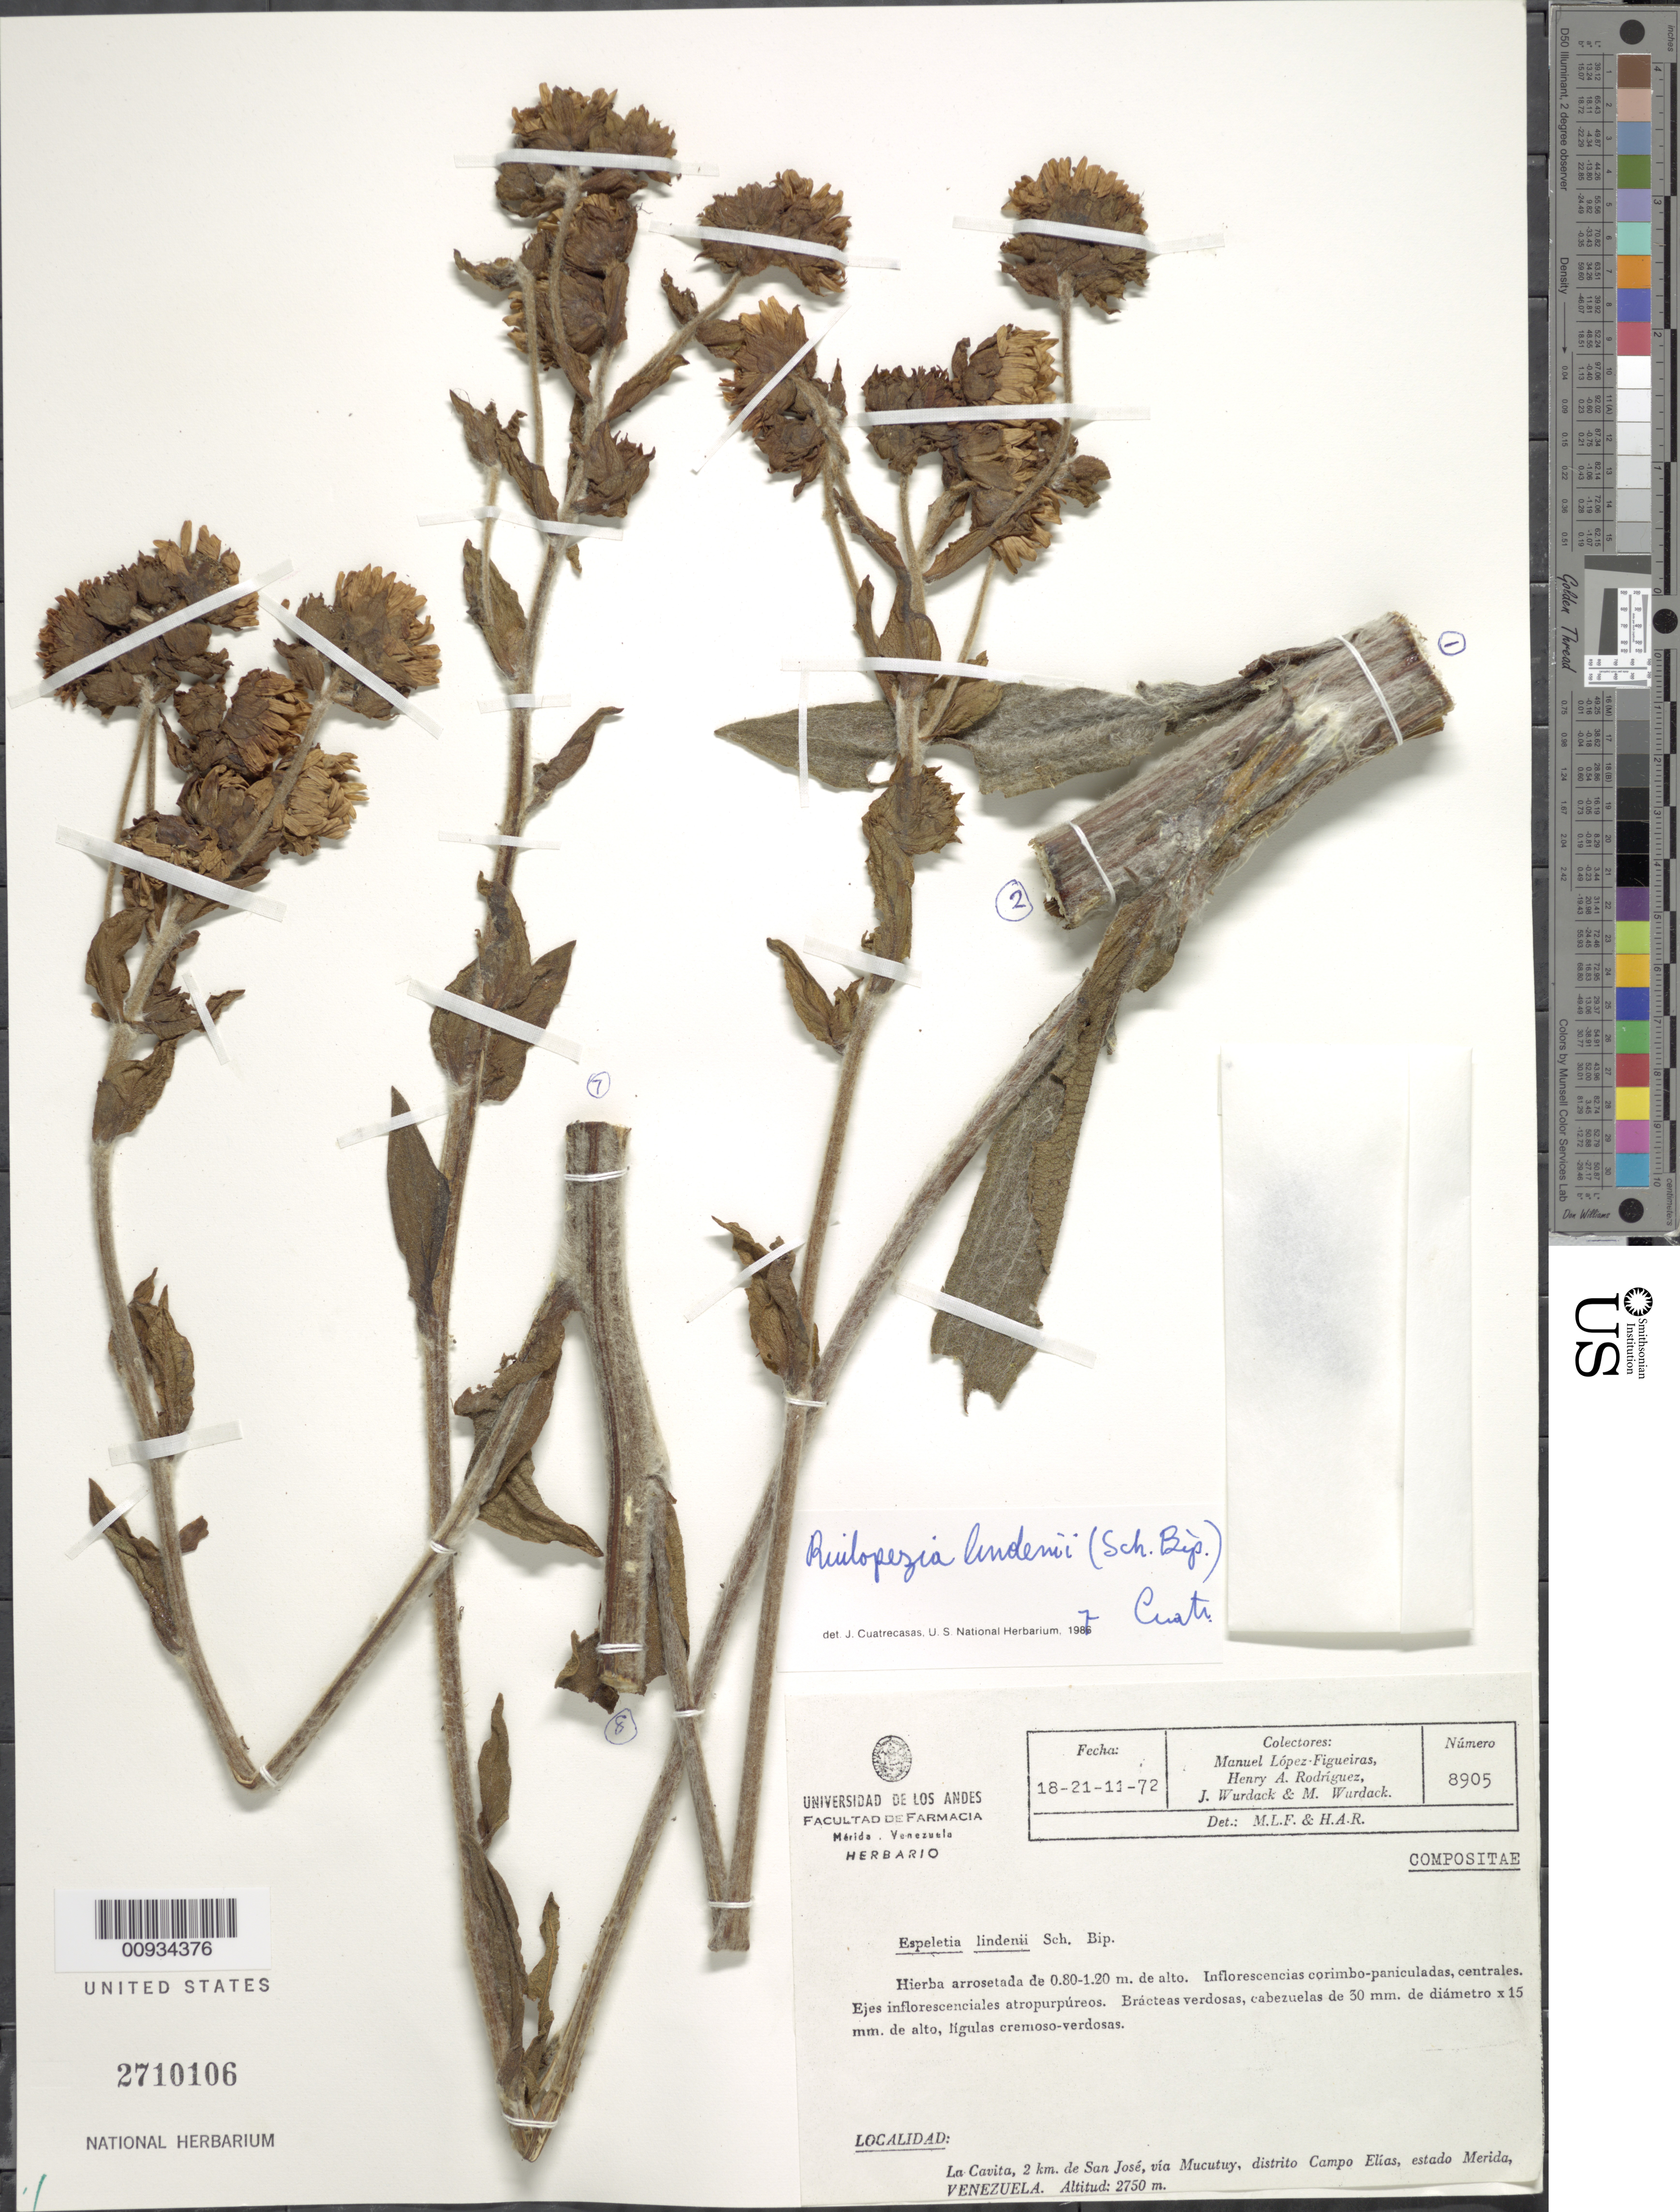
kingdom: Plantae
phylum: Tracheophyta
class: Magnoliopsida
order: Asterales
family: Asteraceae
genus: Ruilopezia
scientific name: Ruilopezia lindenii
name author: (Sch. Bip. ex Wedd.) Cuatrec.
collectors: M. López Figueiras, H. A. Rodriguez, J. J. Wurdack & M. L. Wurdack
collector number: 8905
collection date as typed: Transcribed d/m/y: 18/11/72 to 21/11/72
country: Venezuela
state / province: Mérida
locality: La Cavita, 2 km de San Jose, via Mucutuy, Distrito Campo Elias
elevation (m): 2750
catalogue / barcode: US 2710106